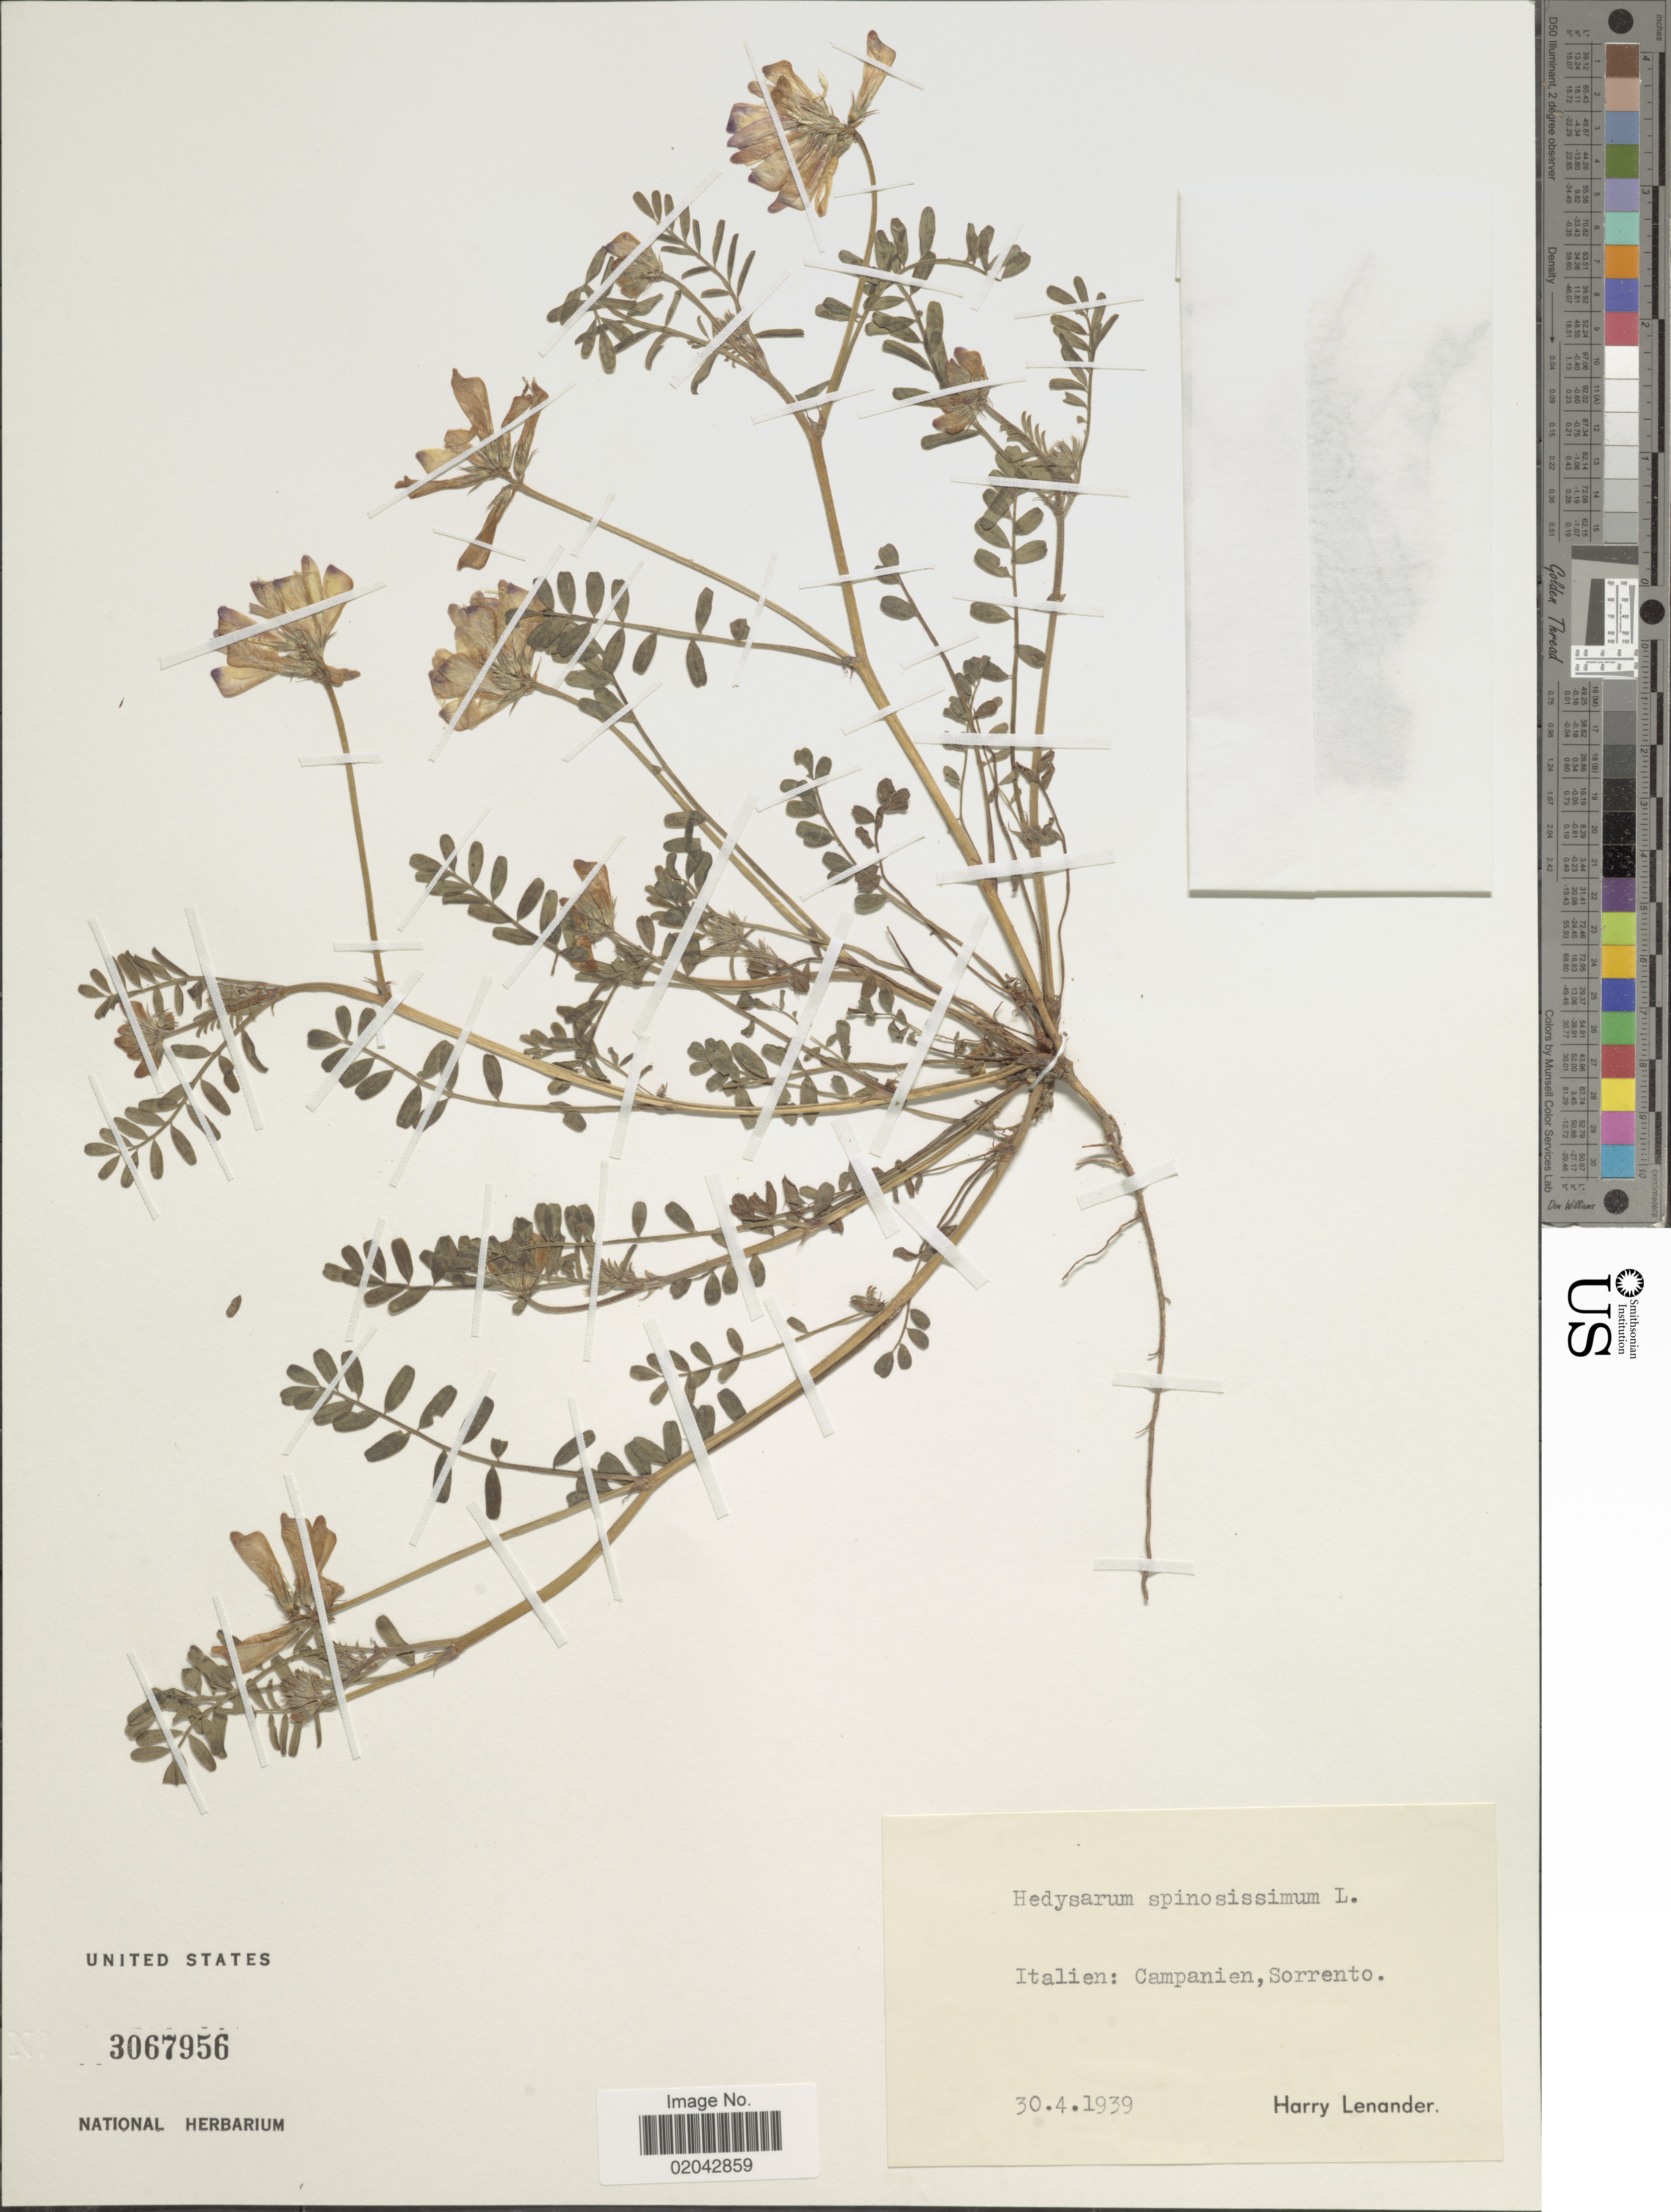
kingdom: Plantae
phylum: Tracheophyta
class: Magnoliopsida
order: Fabales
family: Fabaceae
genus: Sulla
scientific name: Sulla spinosissima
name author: (L.) B.H.Choi & H. Ohashi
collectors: H. Lenander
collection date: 1939-04-30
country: Italy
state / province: Campania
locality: Campanien, Sorrento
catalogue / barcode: US 3067956